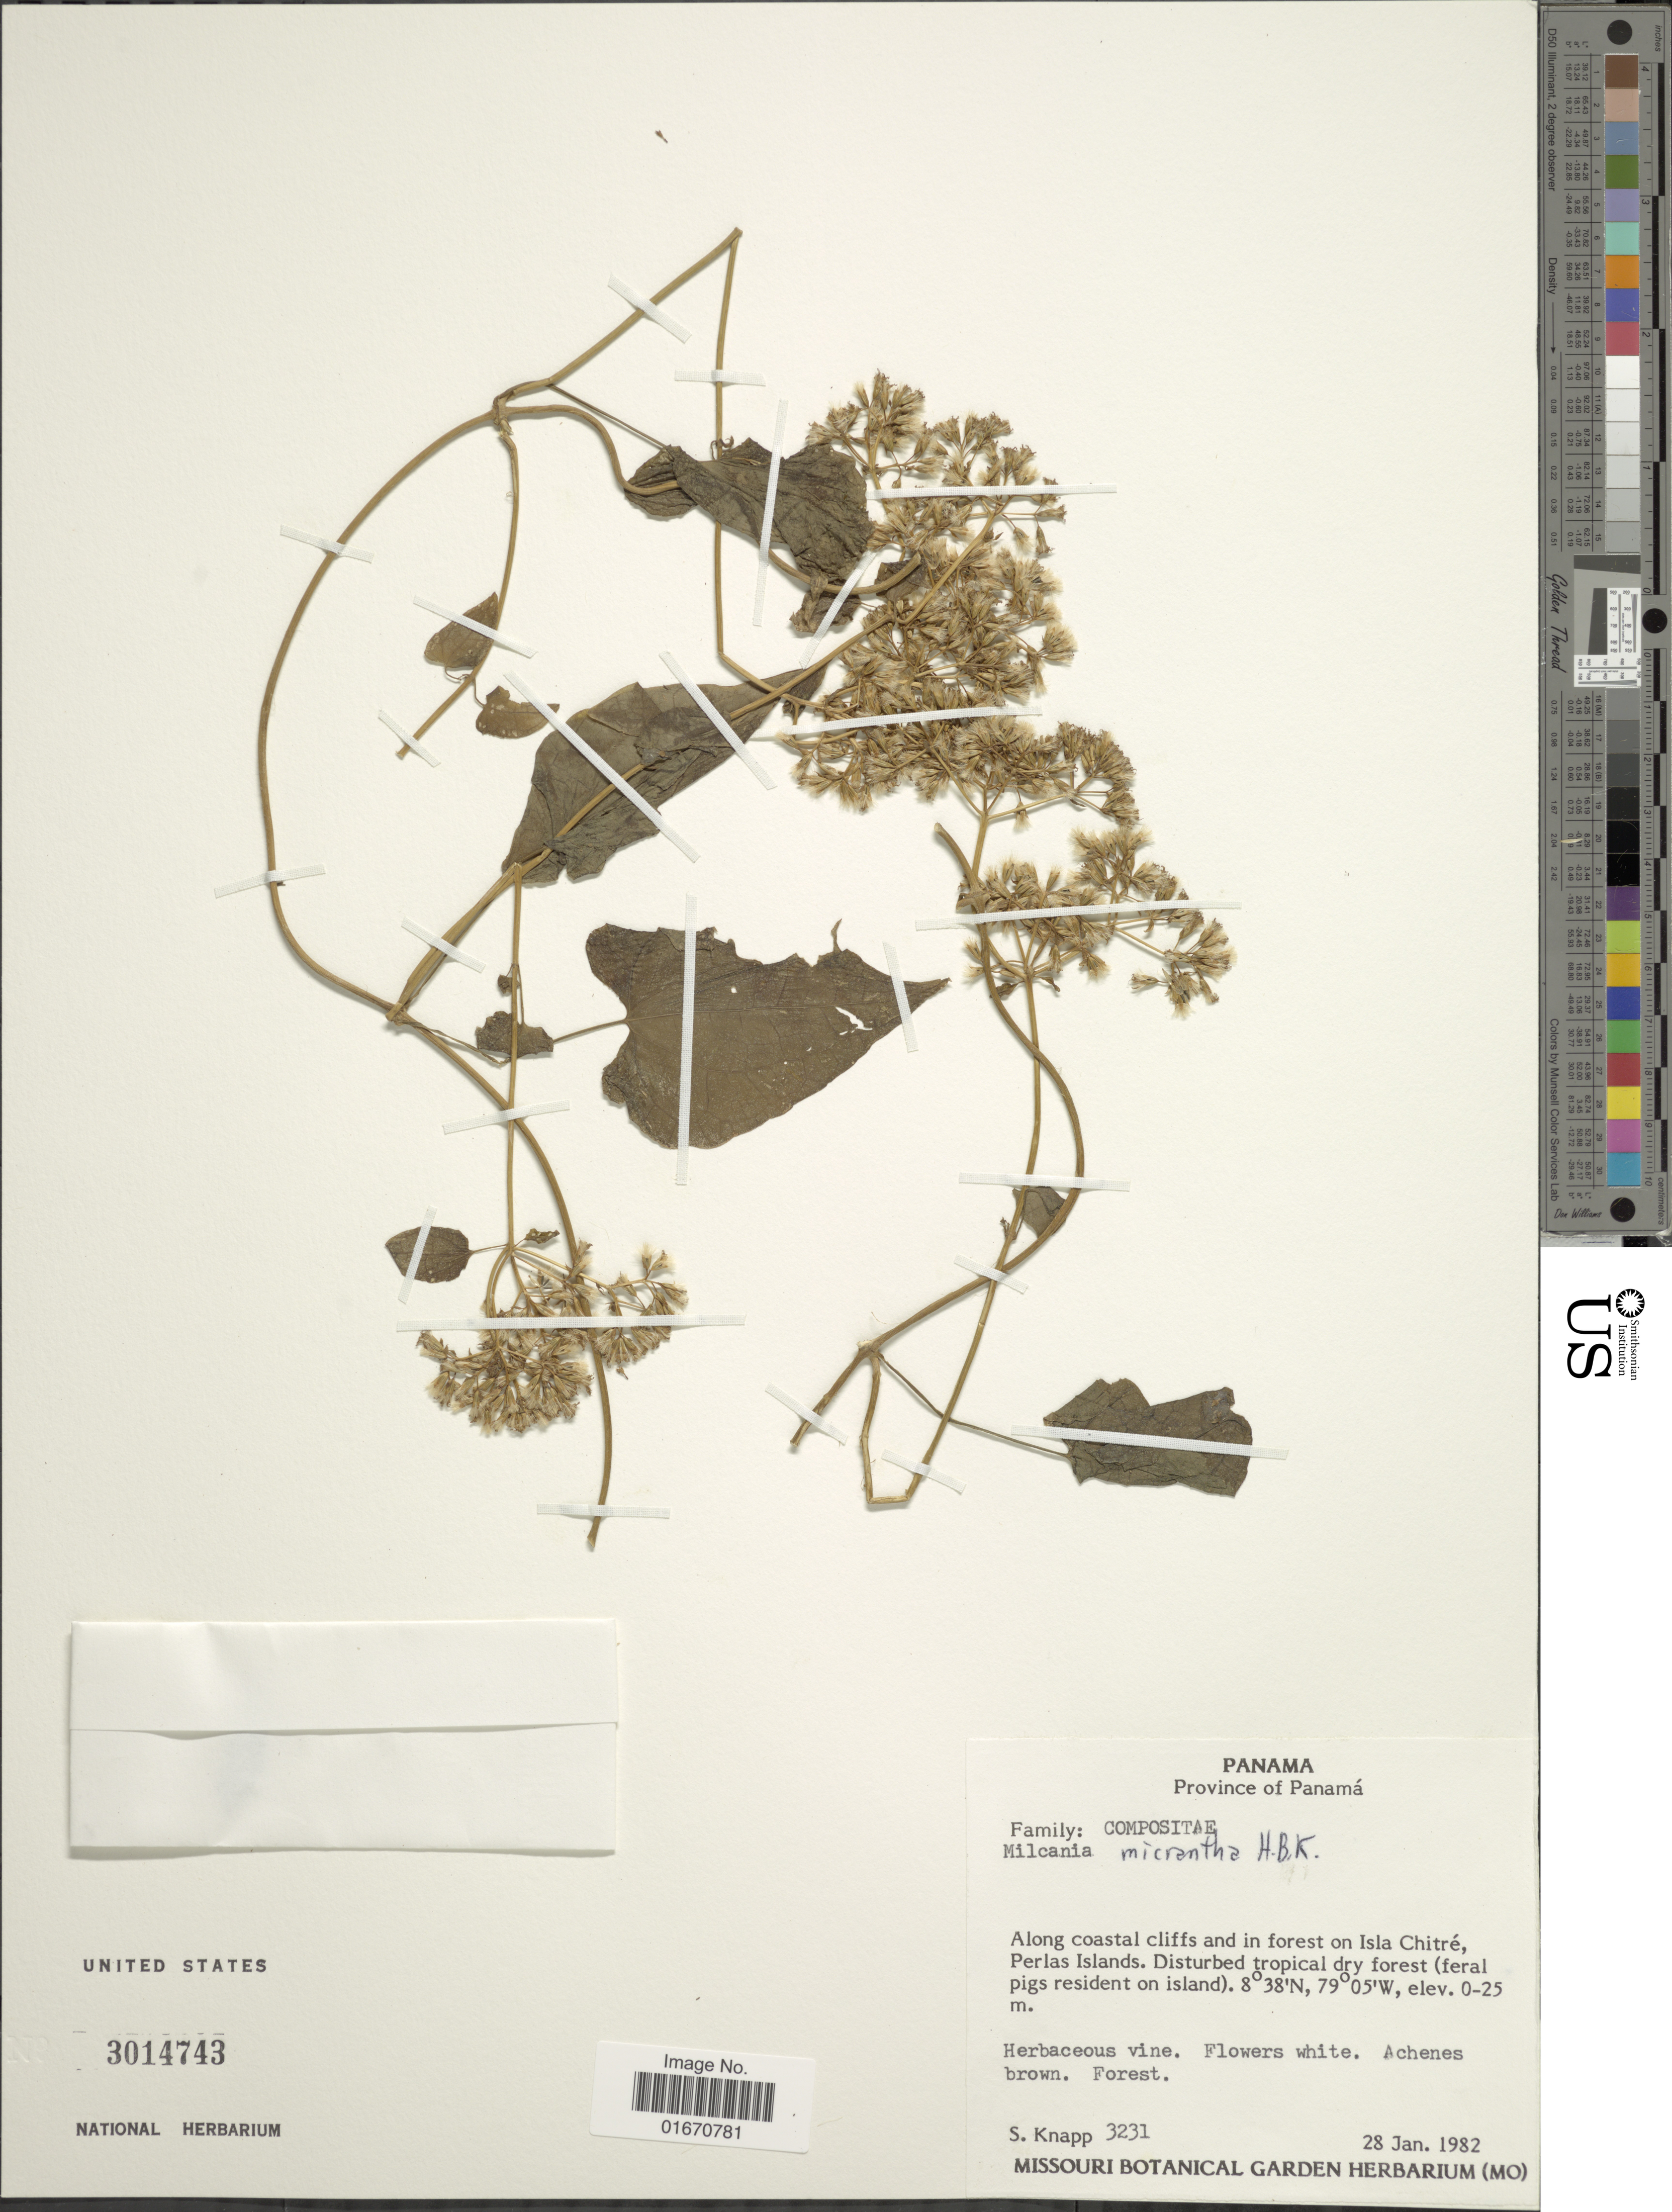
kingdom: Plantae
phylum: Tracheophyta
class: Magnoliopsida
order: Asterales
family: Asteraceae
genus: Mikania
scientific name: Mikania micrantha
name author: Kunth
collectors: S. Knapp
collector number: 3231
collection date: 1982-01-28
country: Panama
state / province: Panamá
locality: On Isla Chitre, Perlas Islands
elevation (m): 0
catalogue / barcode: US 3014743